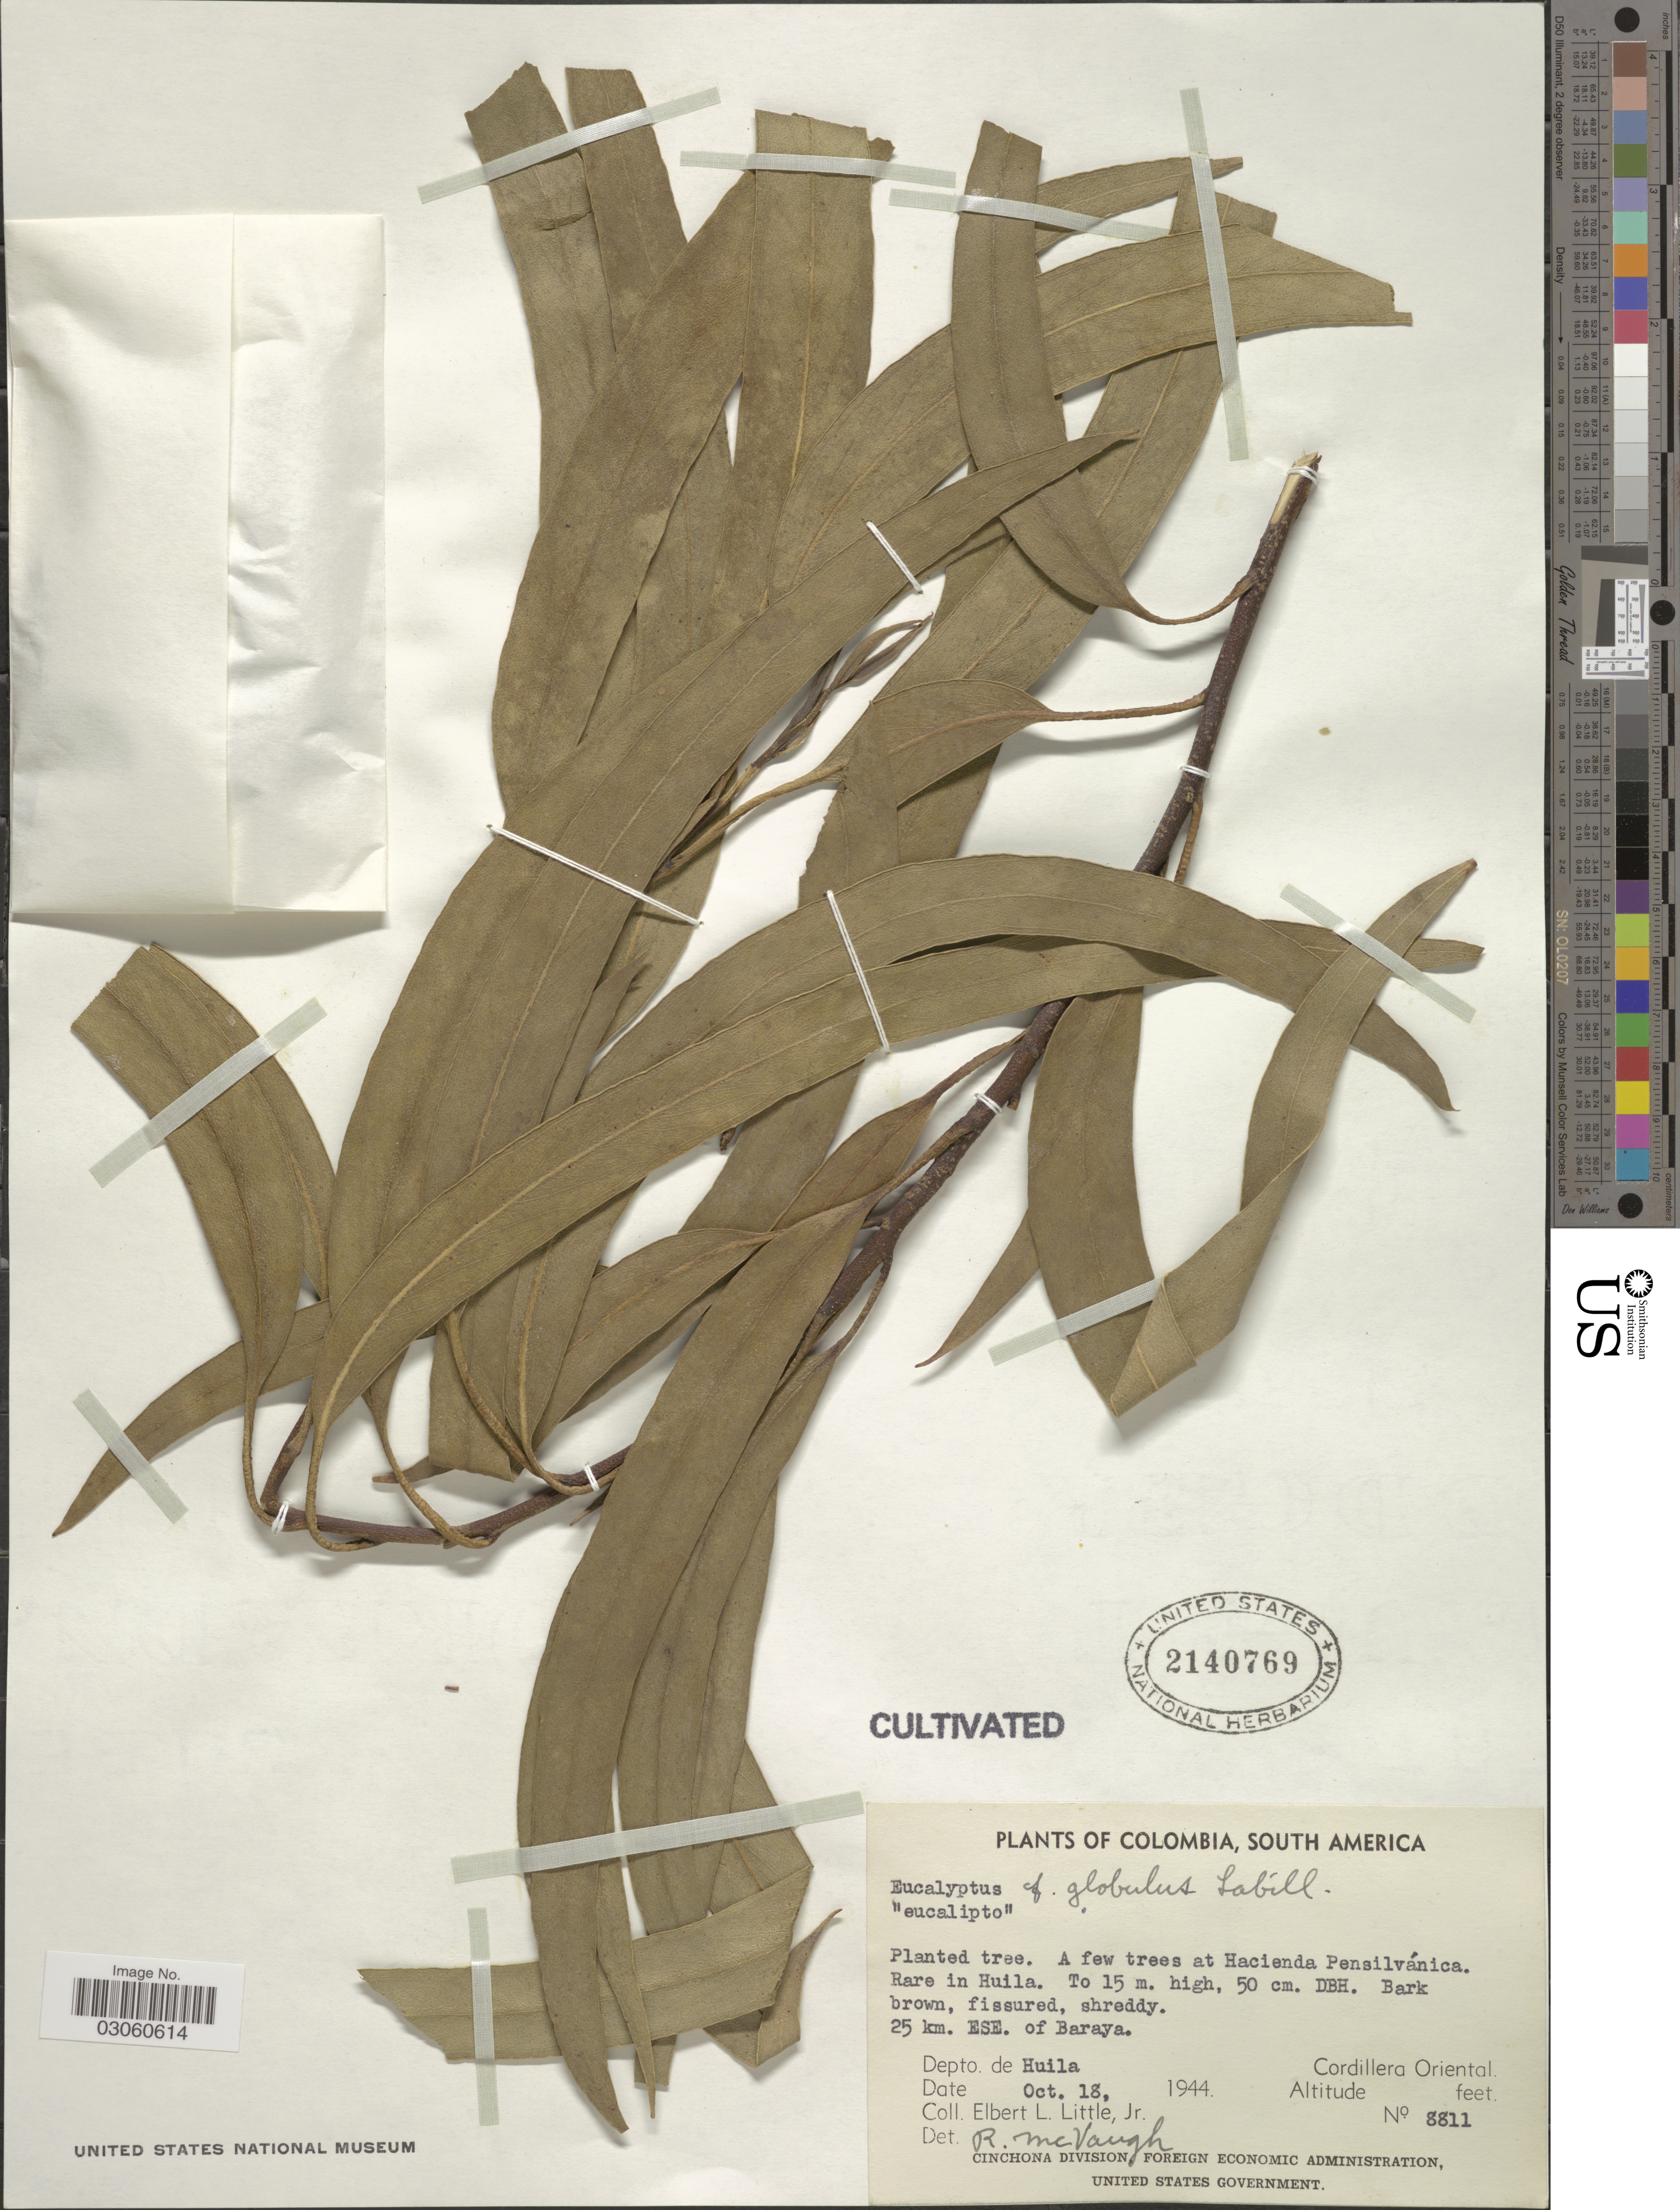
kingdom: Plantae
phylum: Tracheophyta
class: Magnoliopsida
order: Myrtales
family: Myrtaceae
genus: Eucalyptus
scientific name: Eucalyptus globulus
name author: Labill.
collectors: E. L. Little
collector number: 8811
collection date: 1944-10-18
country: Colombia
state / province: Huila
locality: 25 km. ESE. of Baraya. Depto. de Huila, Cordillera Oriental.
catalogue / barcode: US 2140769